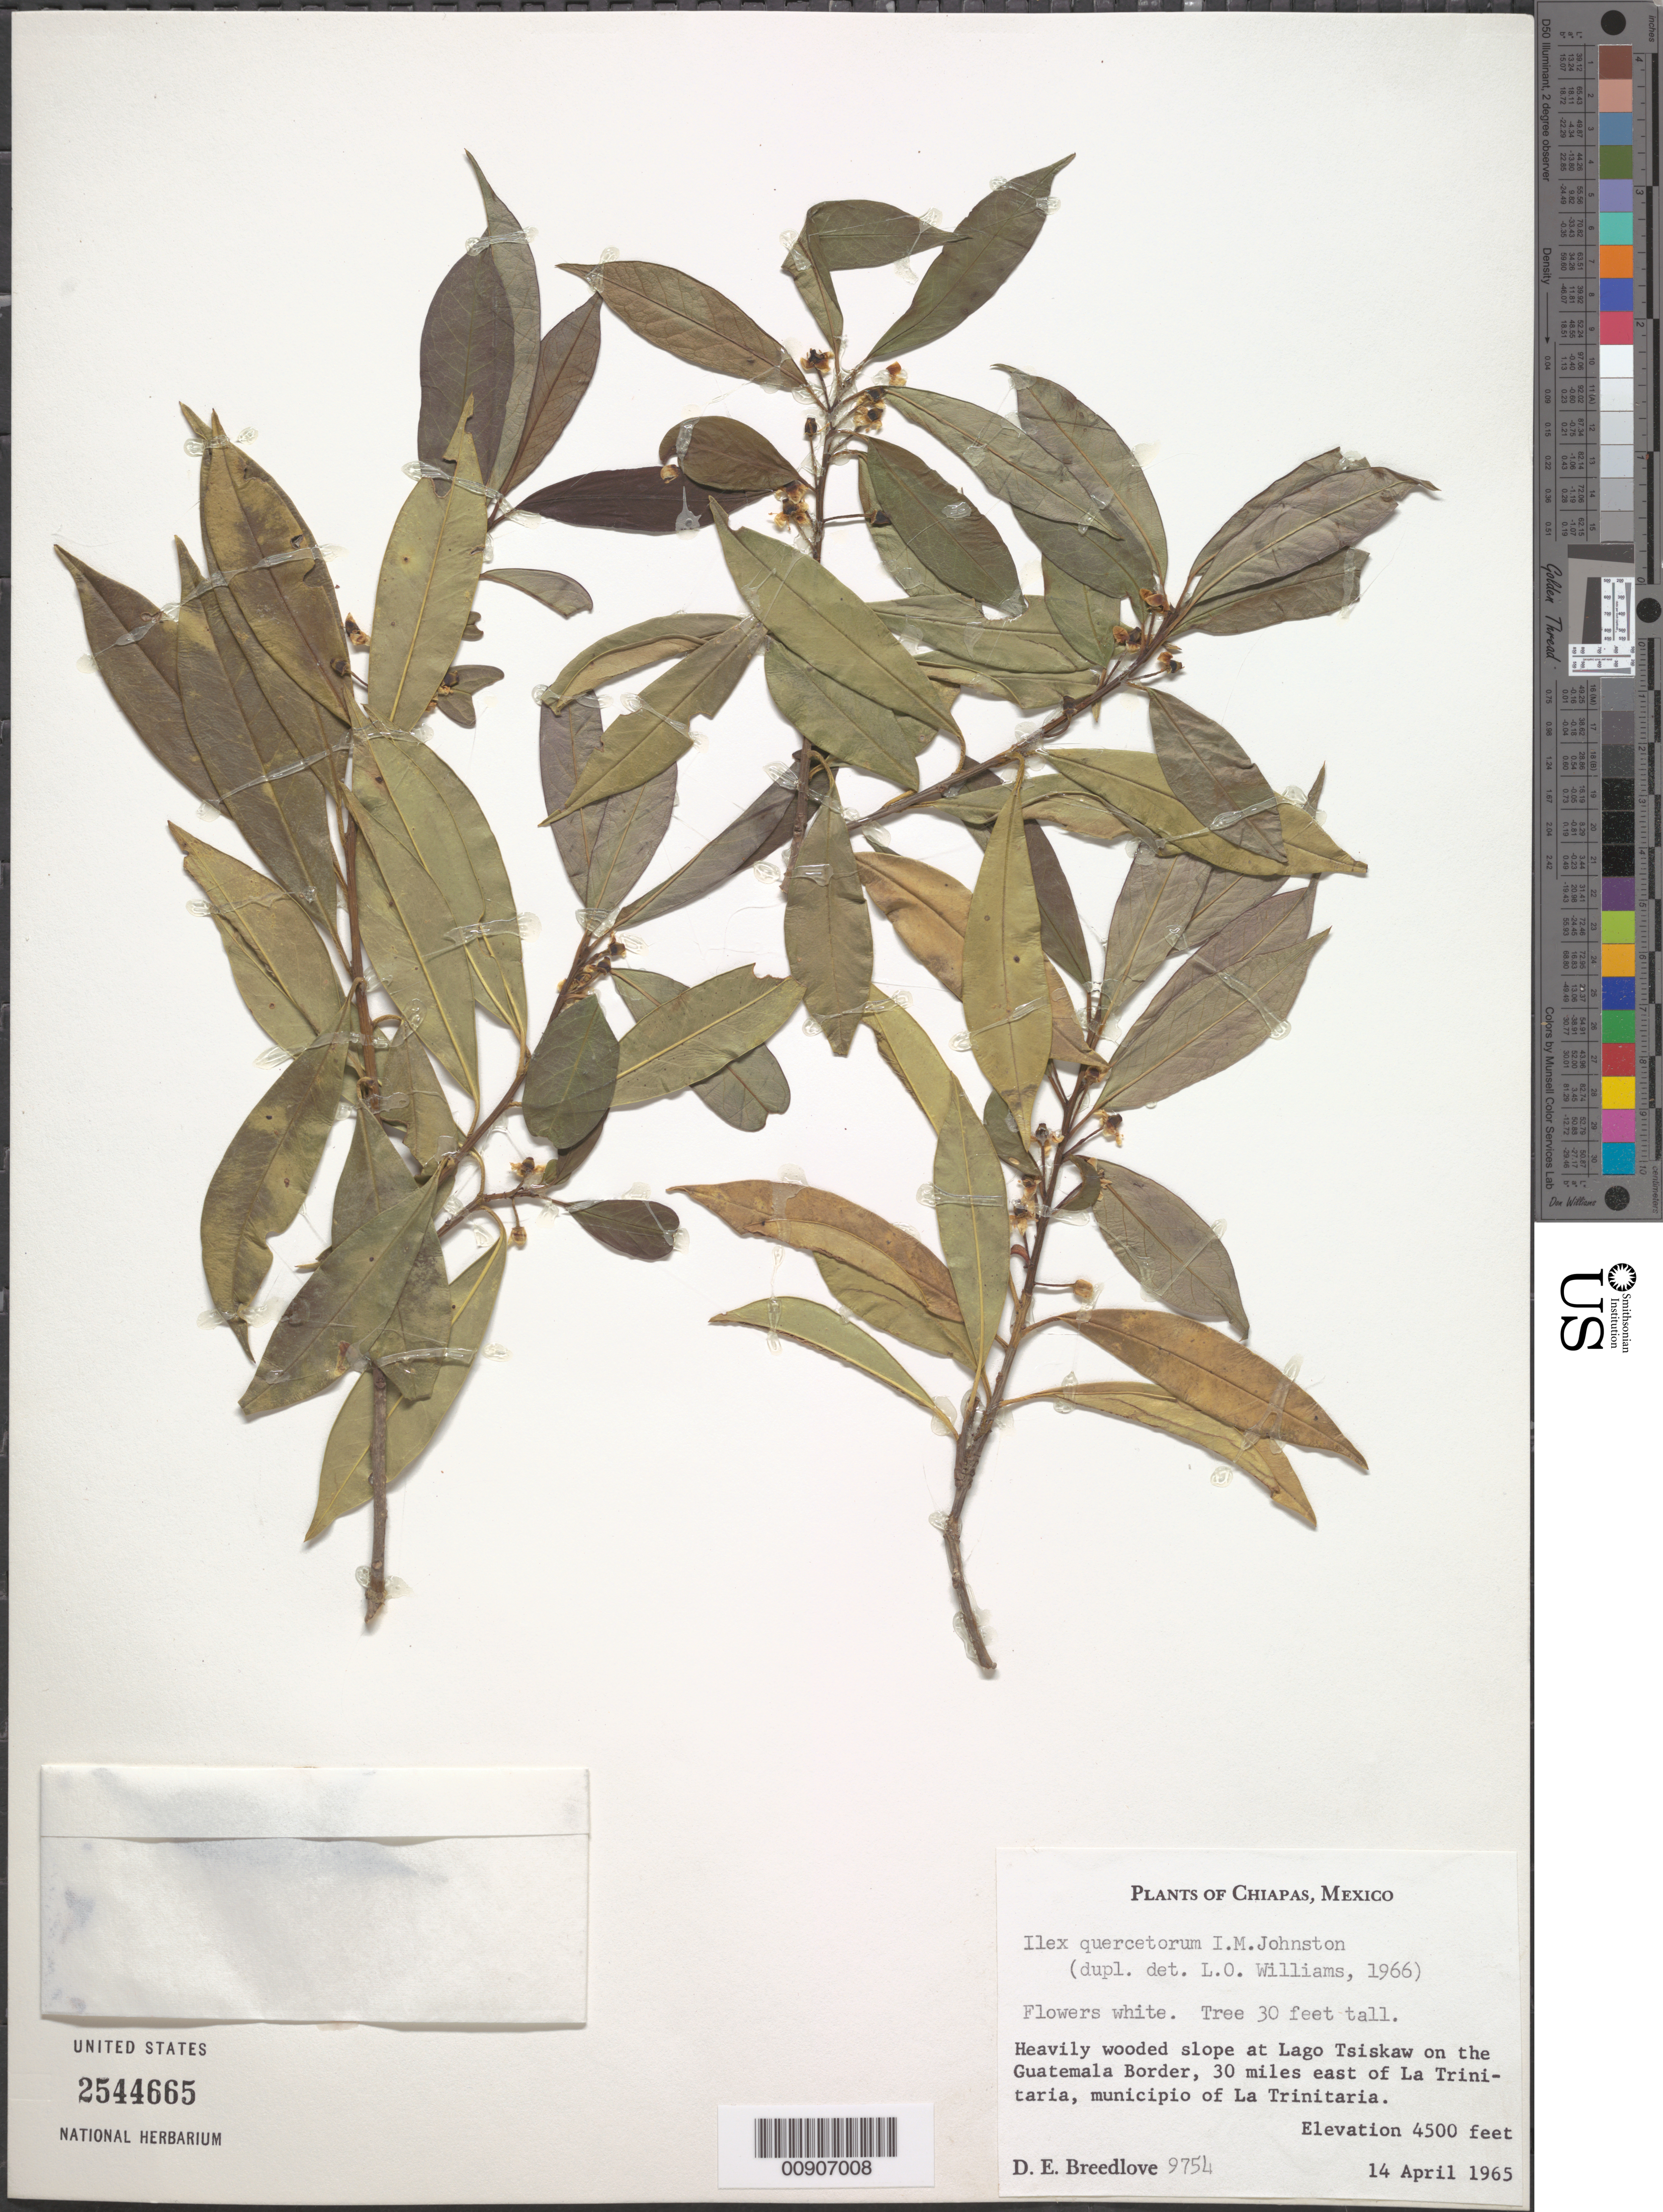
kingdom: Plantae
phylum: Tracheophyta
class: Magnoliopsida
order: Aquifoliales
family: Aquifoliaceae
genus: Ilex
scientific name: Ilex quercetorum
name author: I.M. Johnst.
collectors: D. E. Breedlove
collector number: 9754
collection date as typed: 14 Apr 1965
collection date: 1965-04-14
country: Mexico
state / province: Chiapas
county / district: Trinitaria, La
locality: At Lago Tsiskaw on the Guatemala Border, 30 miles east of La Trinitaria, municipio of La Trinitaria, Chiapas.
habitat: Heavily wooded slope.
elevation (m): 1372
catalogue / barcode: US 2544665